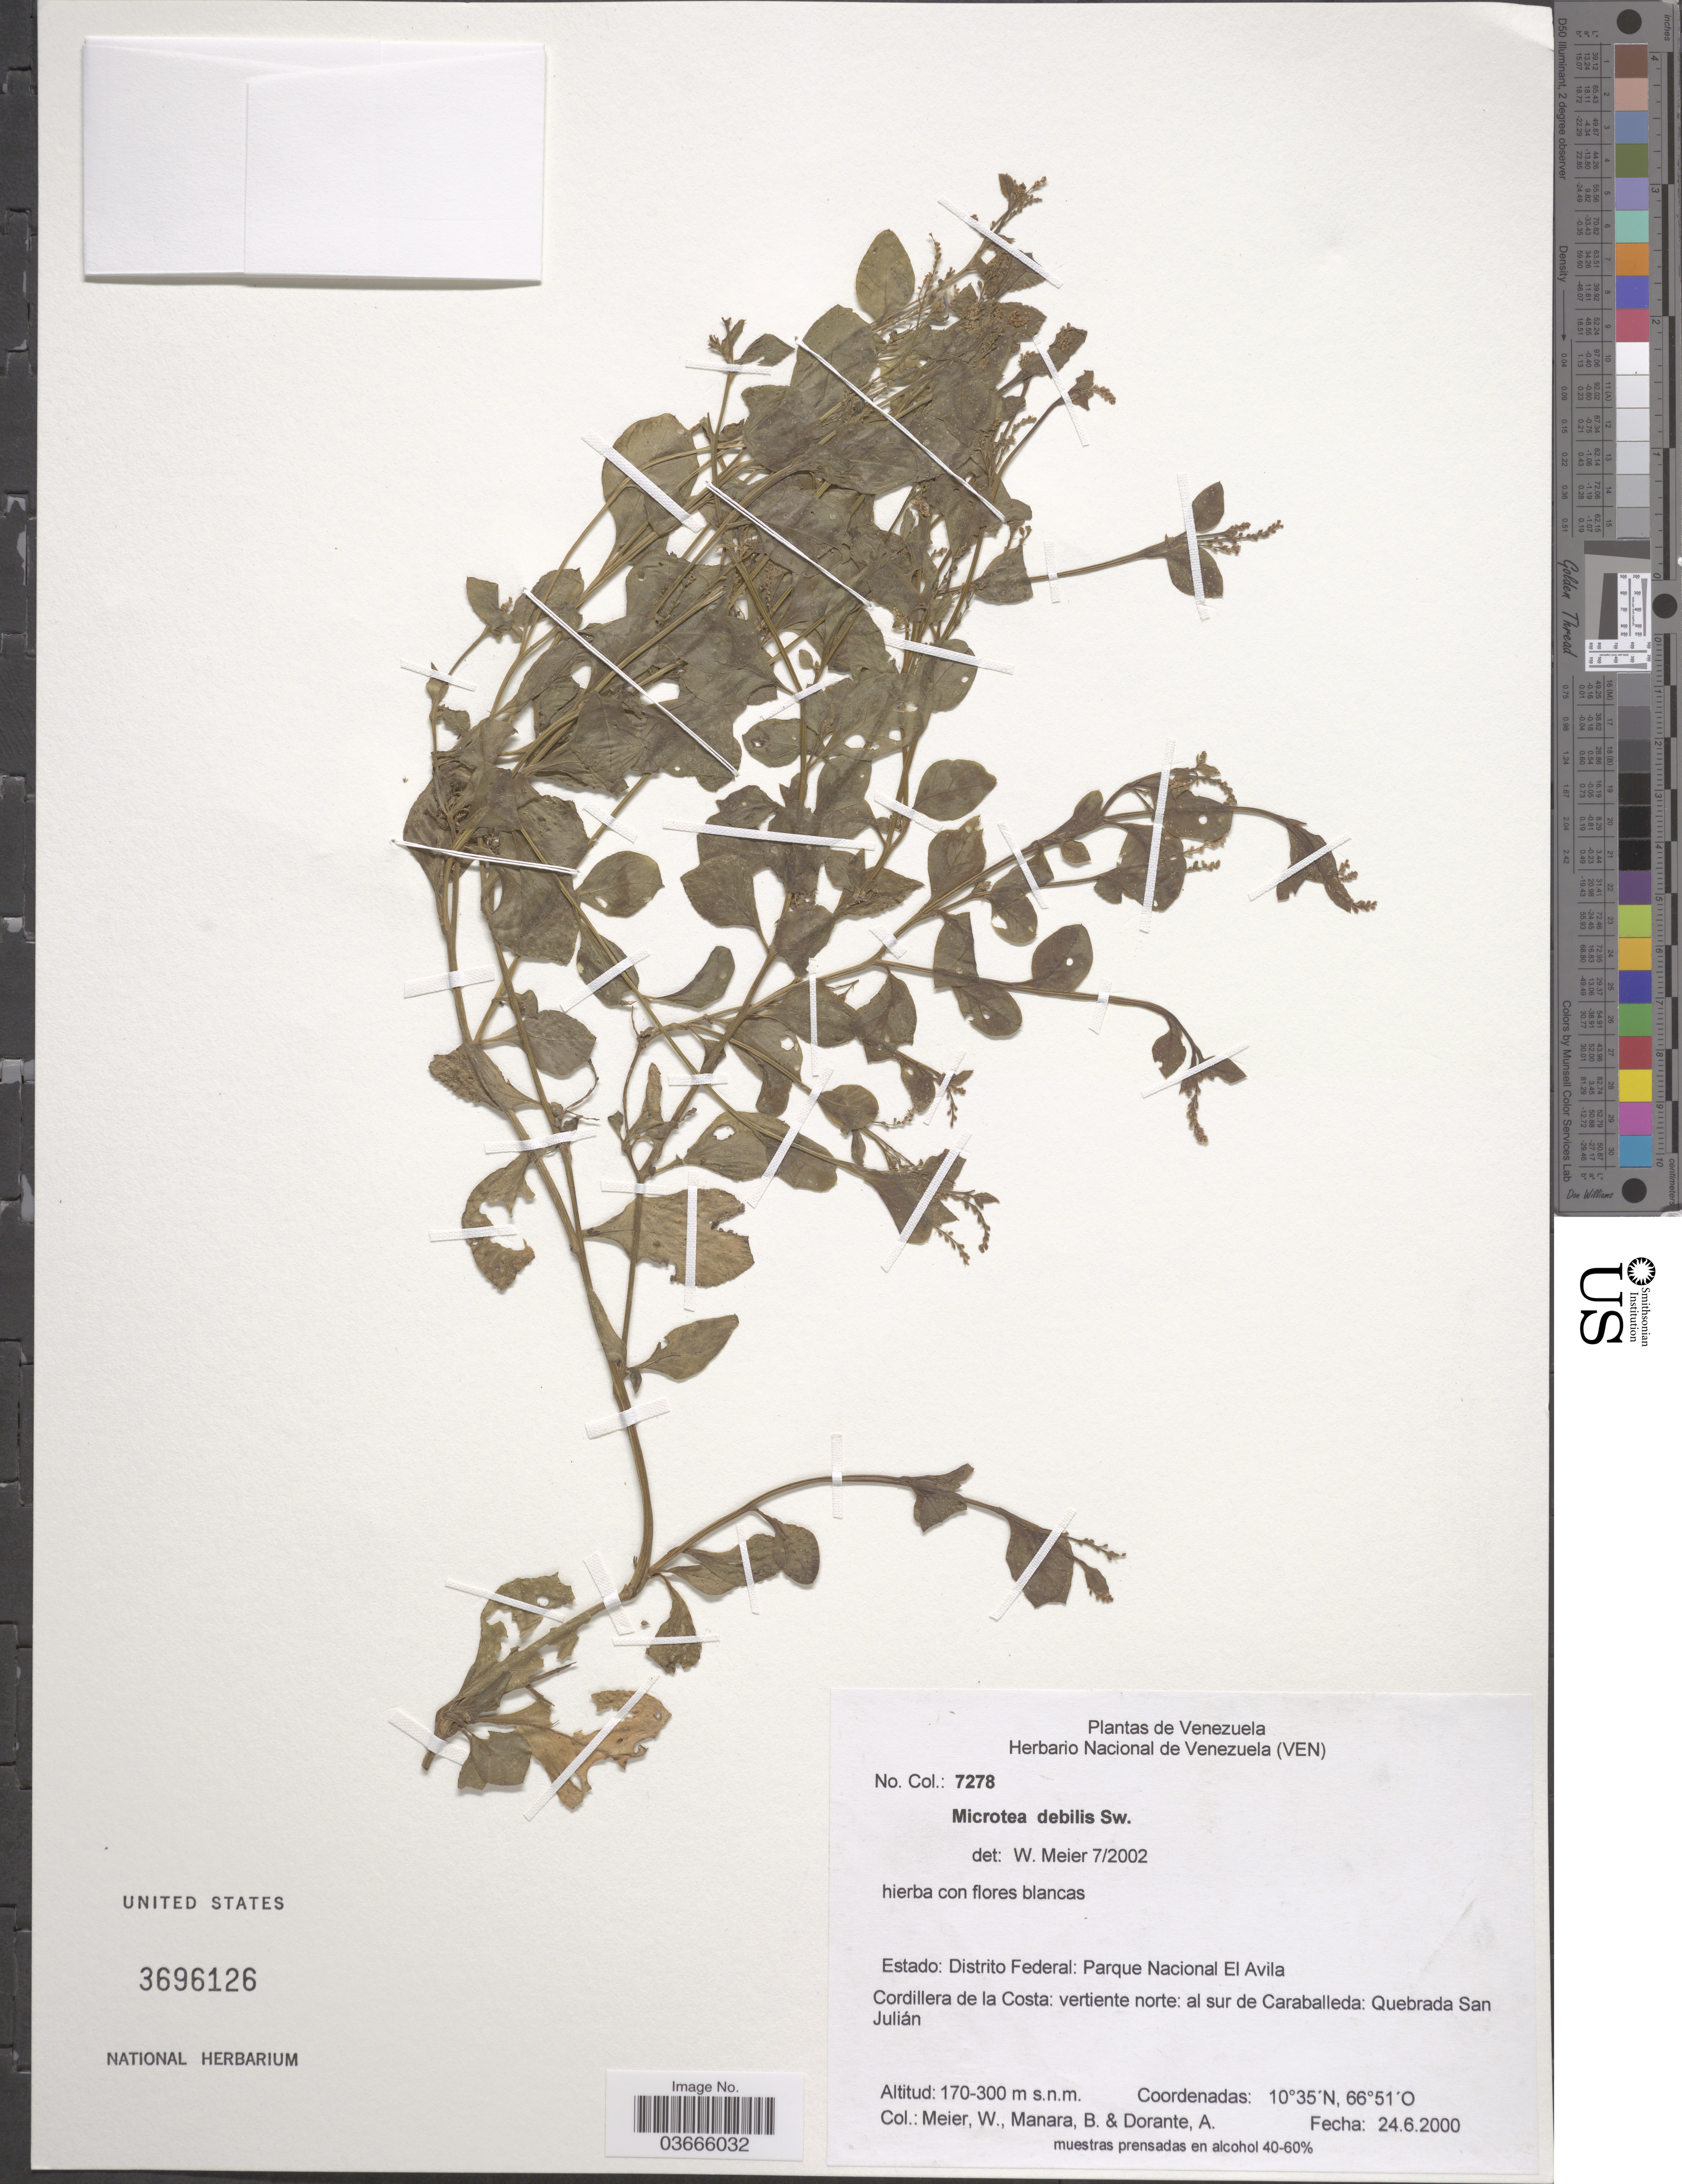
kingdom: Plantae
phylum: Tracheophyta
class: Magnoliopsida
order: Caryophyllales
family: Microteaceae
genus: Microtea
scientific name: Microtea debilis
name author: Sw.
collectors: W. Meier, B. Manara & A. Dorante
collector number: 7278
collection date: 2000-06-24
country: Venezuela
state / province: Miranda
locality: Estado: Distrito Federal: Parque Nacional El Avila. Cordillera de la Costa: vertiente norte: al sur de Caraballeda: Quebrada San Julián.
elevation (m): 170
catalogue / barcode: US 3696126